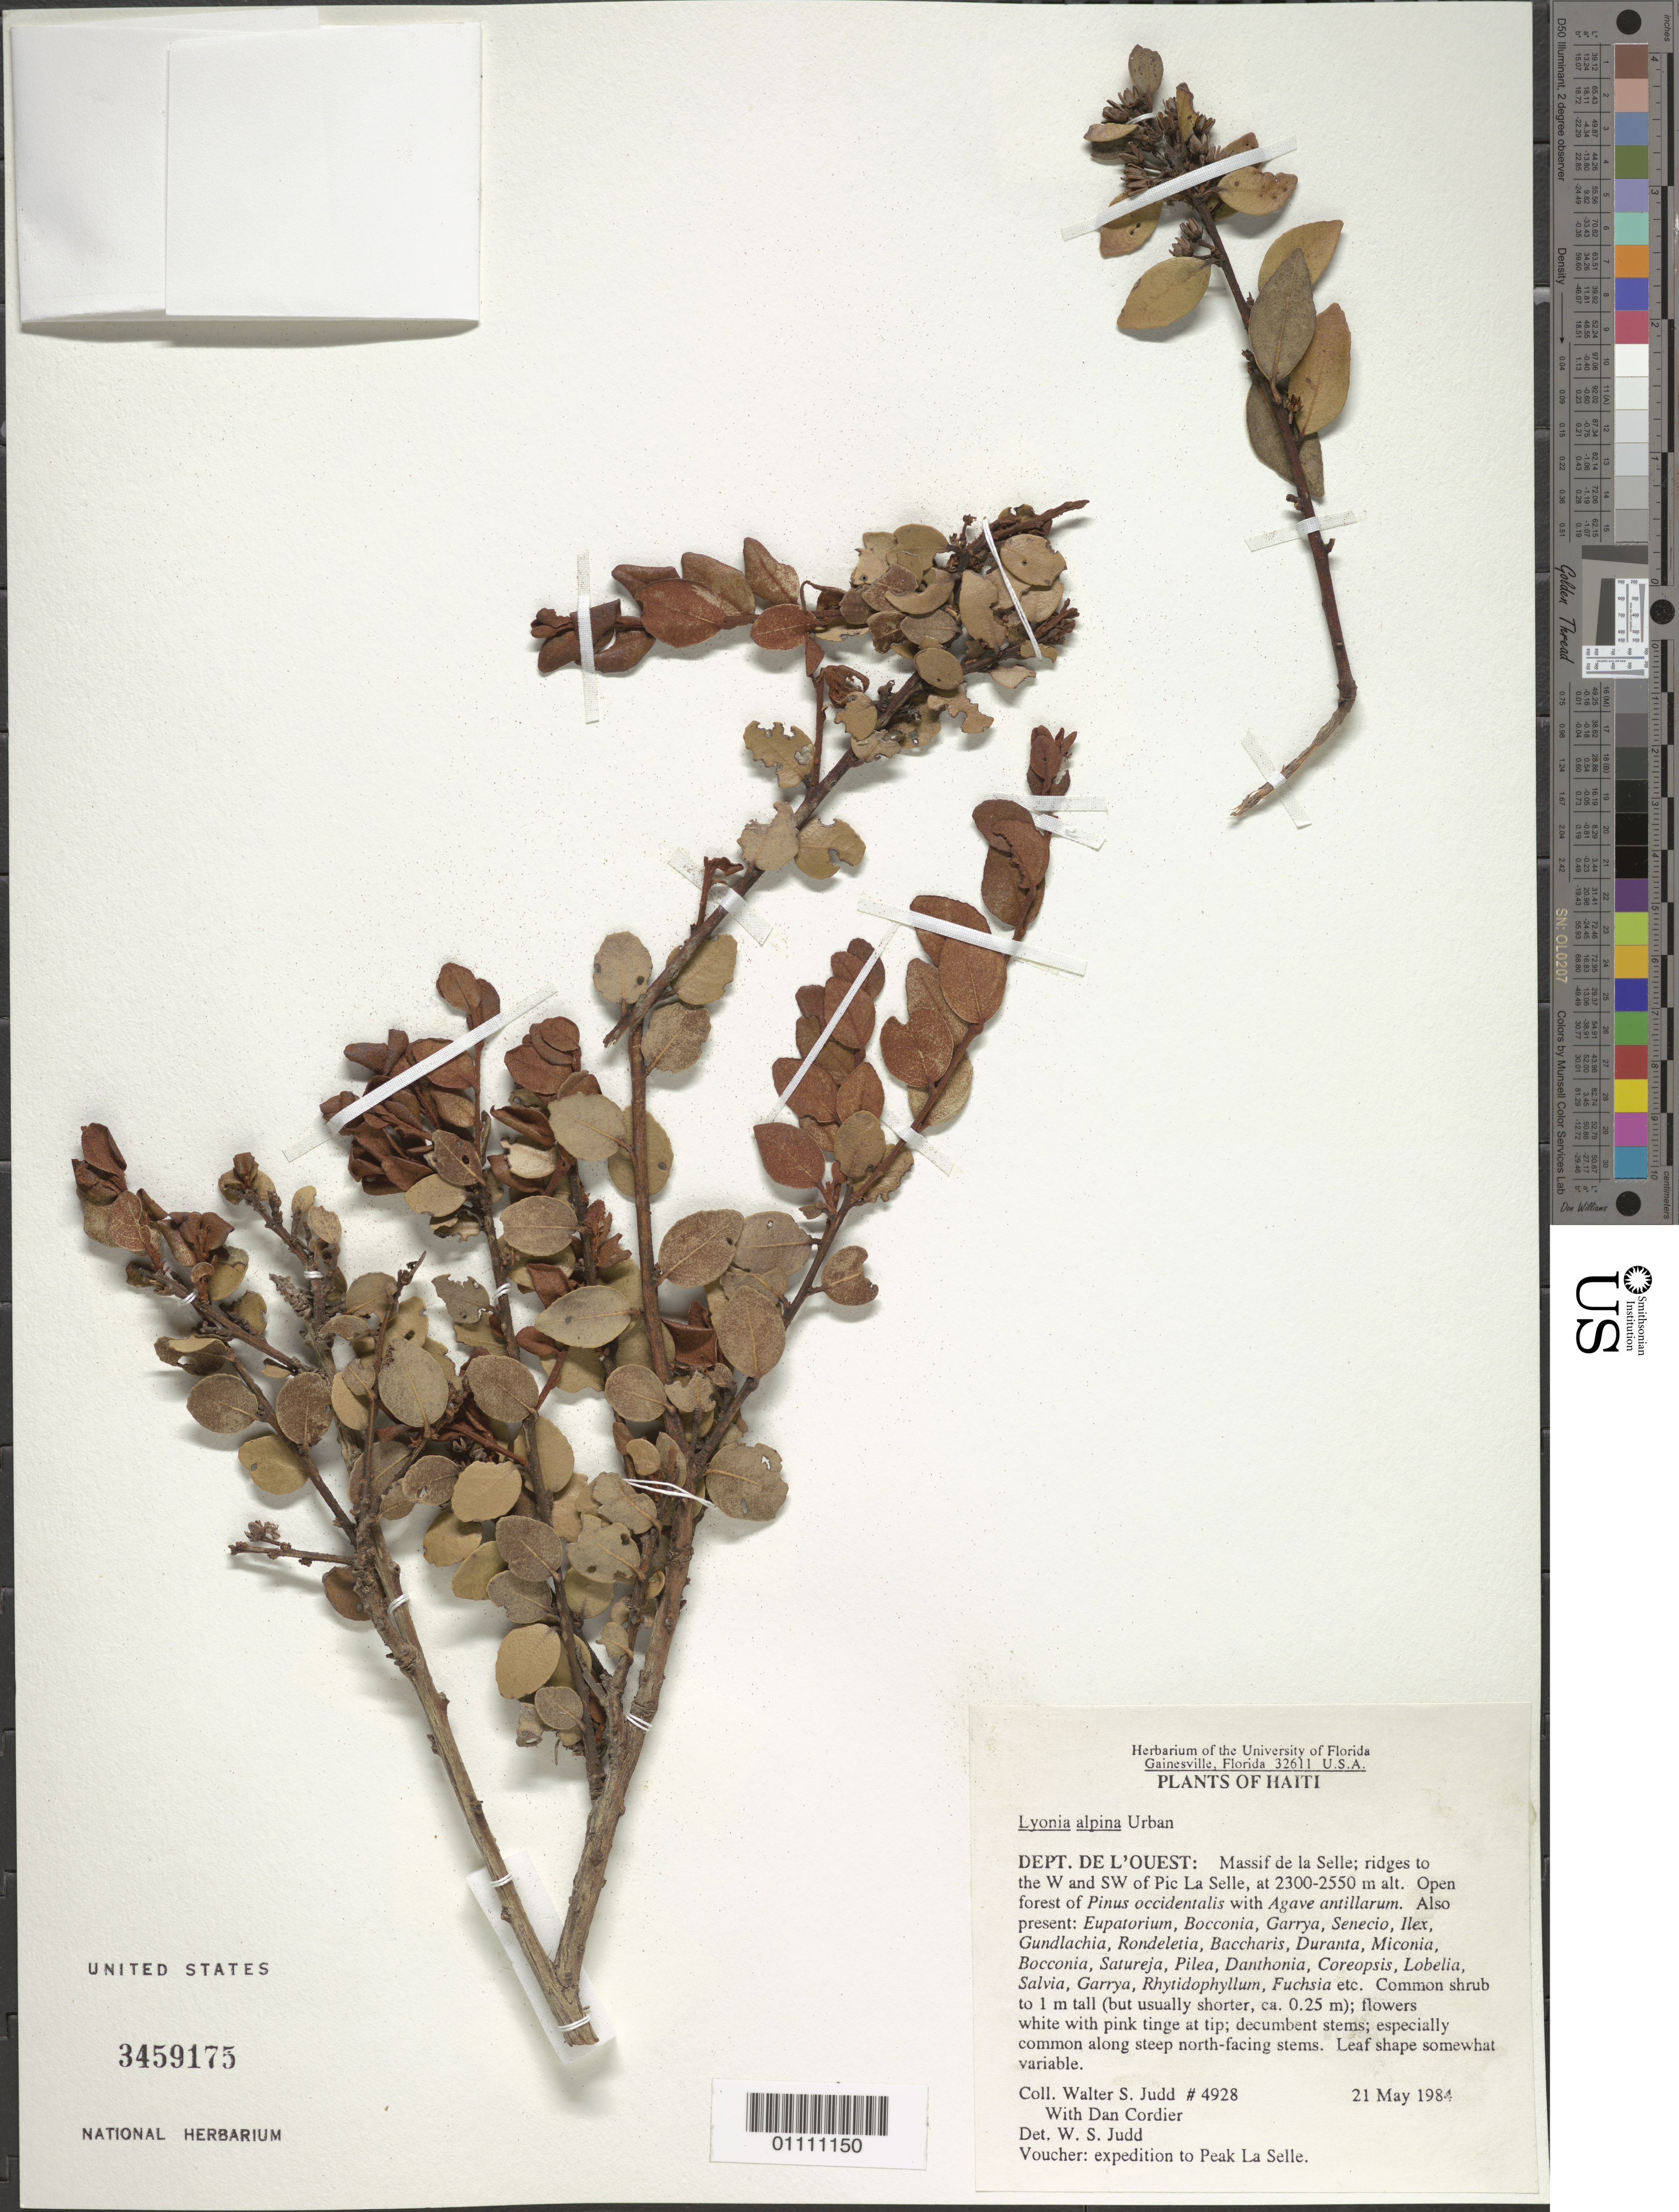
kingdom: Plantae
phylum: Tracheophyta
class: Magnoliopsida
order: Ericales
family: Ericaceae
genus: Lyonia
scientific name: Lyonia alpina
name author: Urb. & Ekman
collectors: W. S. Judd & D. Cordier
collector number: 4928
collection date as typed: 21 May 1984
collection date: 1984-05-21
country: Haiti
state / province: Óuest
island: Hispaniola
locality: Expedition to Peak La Selle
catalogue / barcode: US 3459175